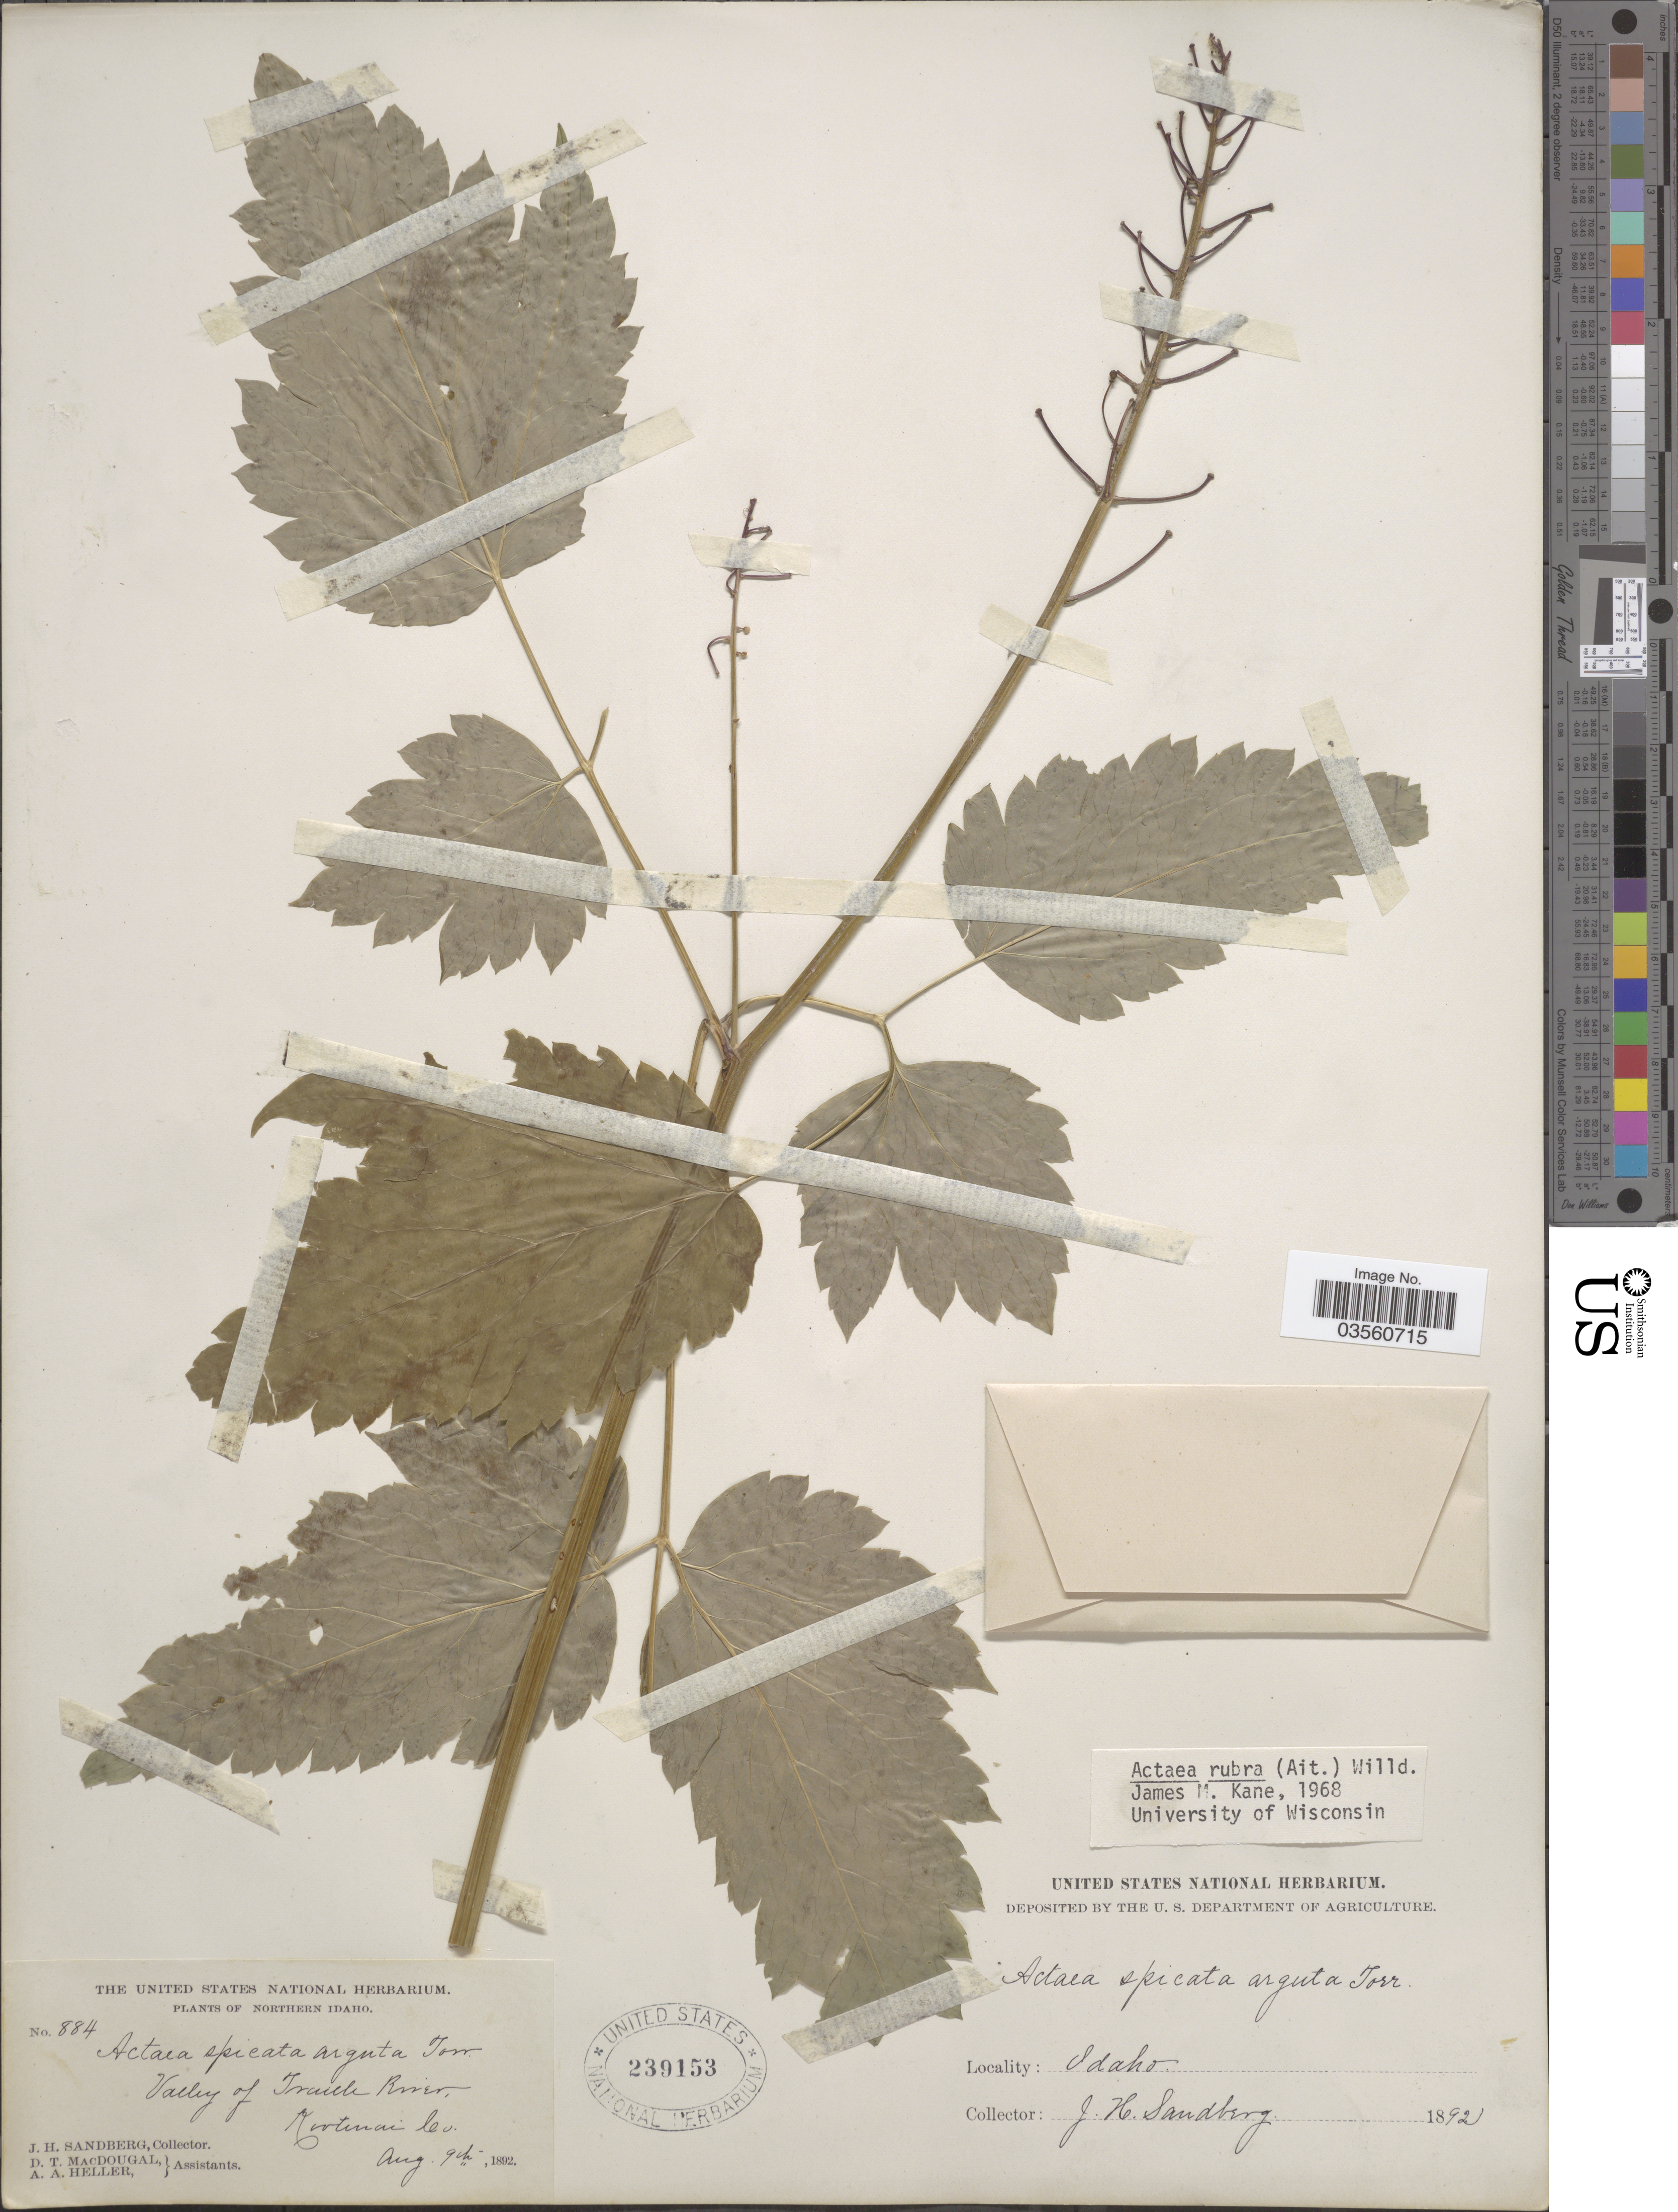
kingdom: Plantae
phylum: Tracheophyta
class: Magnoliopsida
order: Ranunculales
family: Ranunculaceae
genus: Actaea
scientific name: Actaea rubra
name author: (Aiton) Willd.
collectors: J. H. Sandberg, D. T. MacDougal & A. A. Heller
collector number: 884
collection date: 1892-08-09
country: United States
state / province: Idaho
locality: Northern Idaho. Valley of Traille River, Kootenai Co.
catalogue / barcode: US 239153